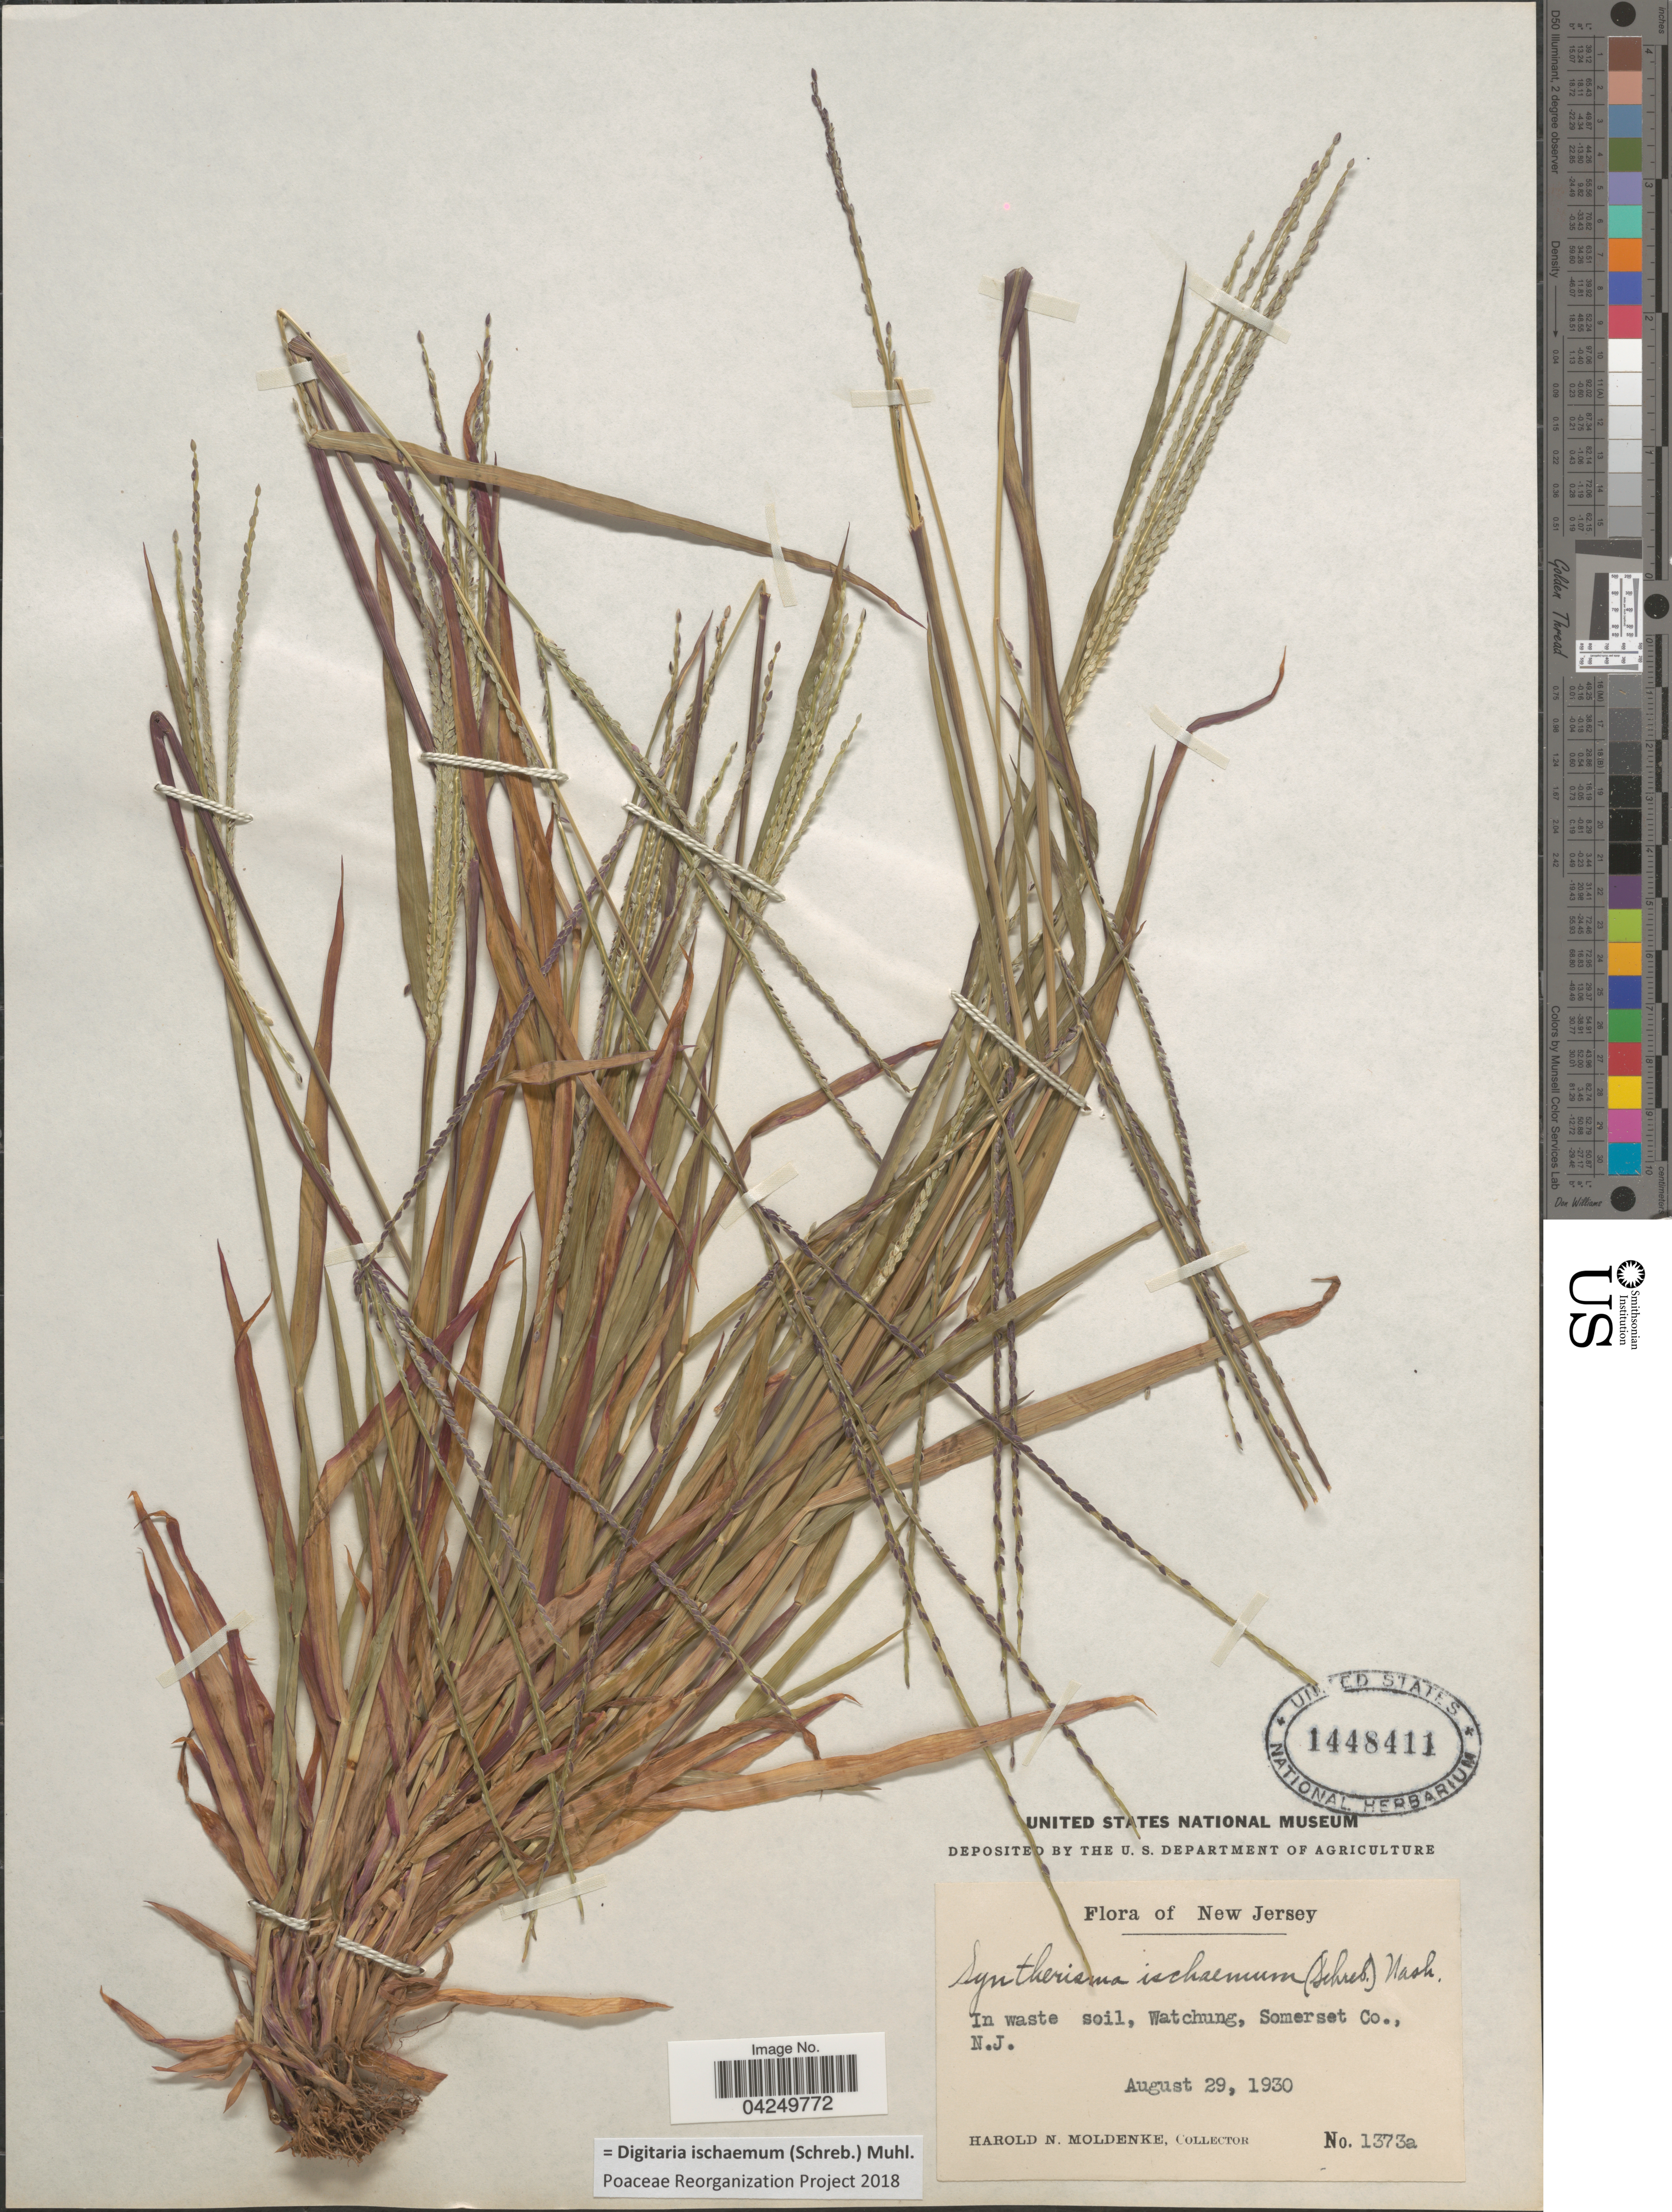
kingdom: Plantae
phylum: Tracheophyta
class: Liliopsida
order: Poales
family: Poaceae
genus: Digitaria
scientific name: Digitaria ischaemum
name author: (Schreber) Schreber ex Muhl.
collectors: H. N. Moldenke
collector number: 1373a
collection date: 1930-08-29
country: United States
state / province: New Jersey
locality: In waste soil, Watchung, Somerset Co.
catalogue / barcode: US 1448411